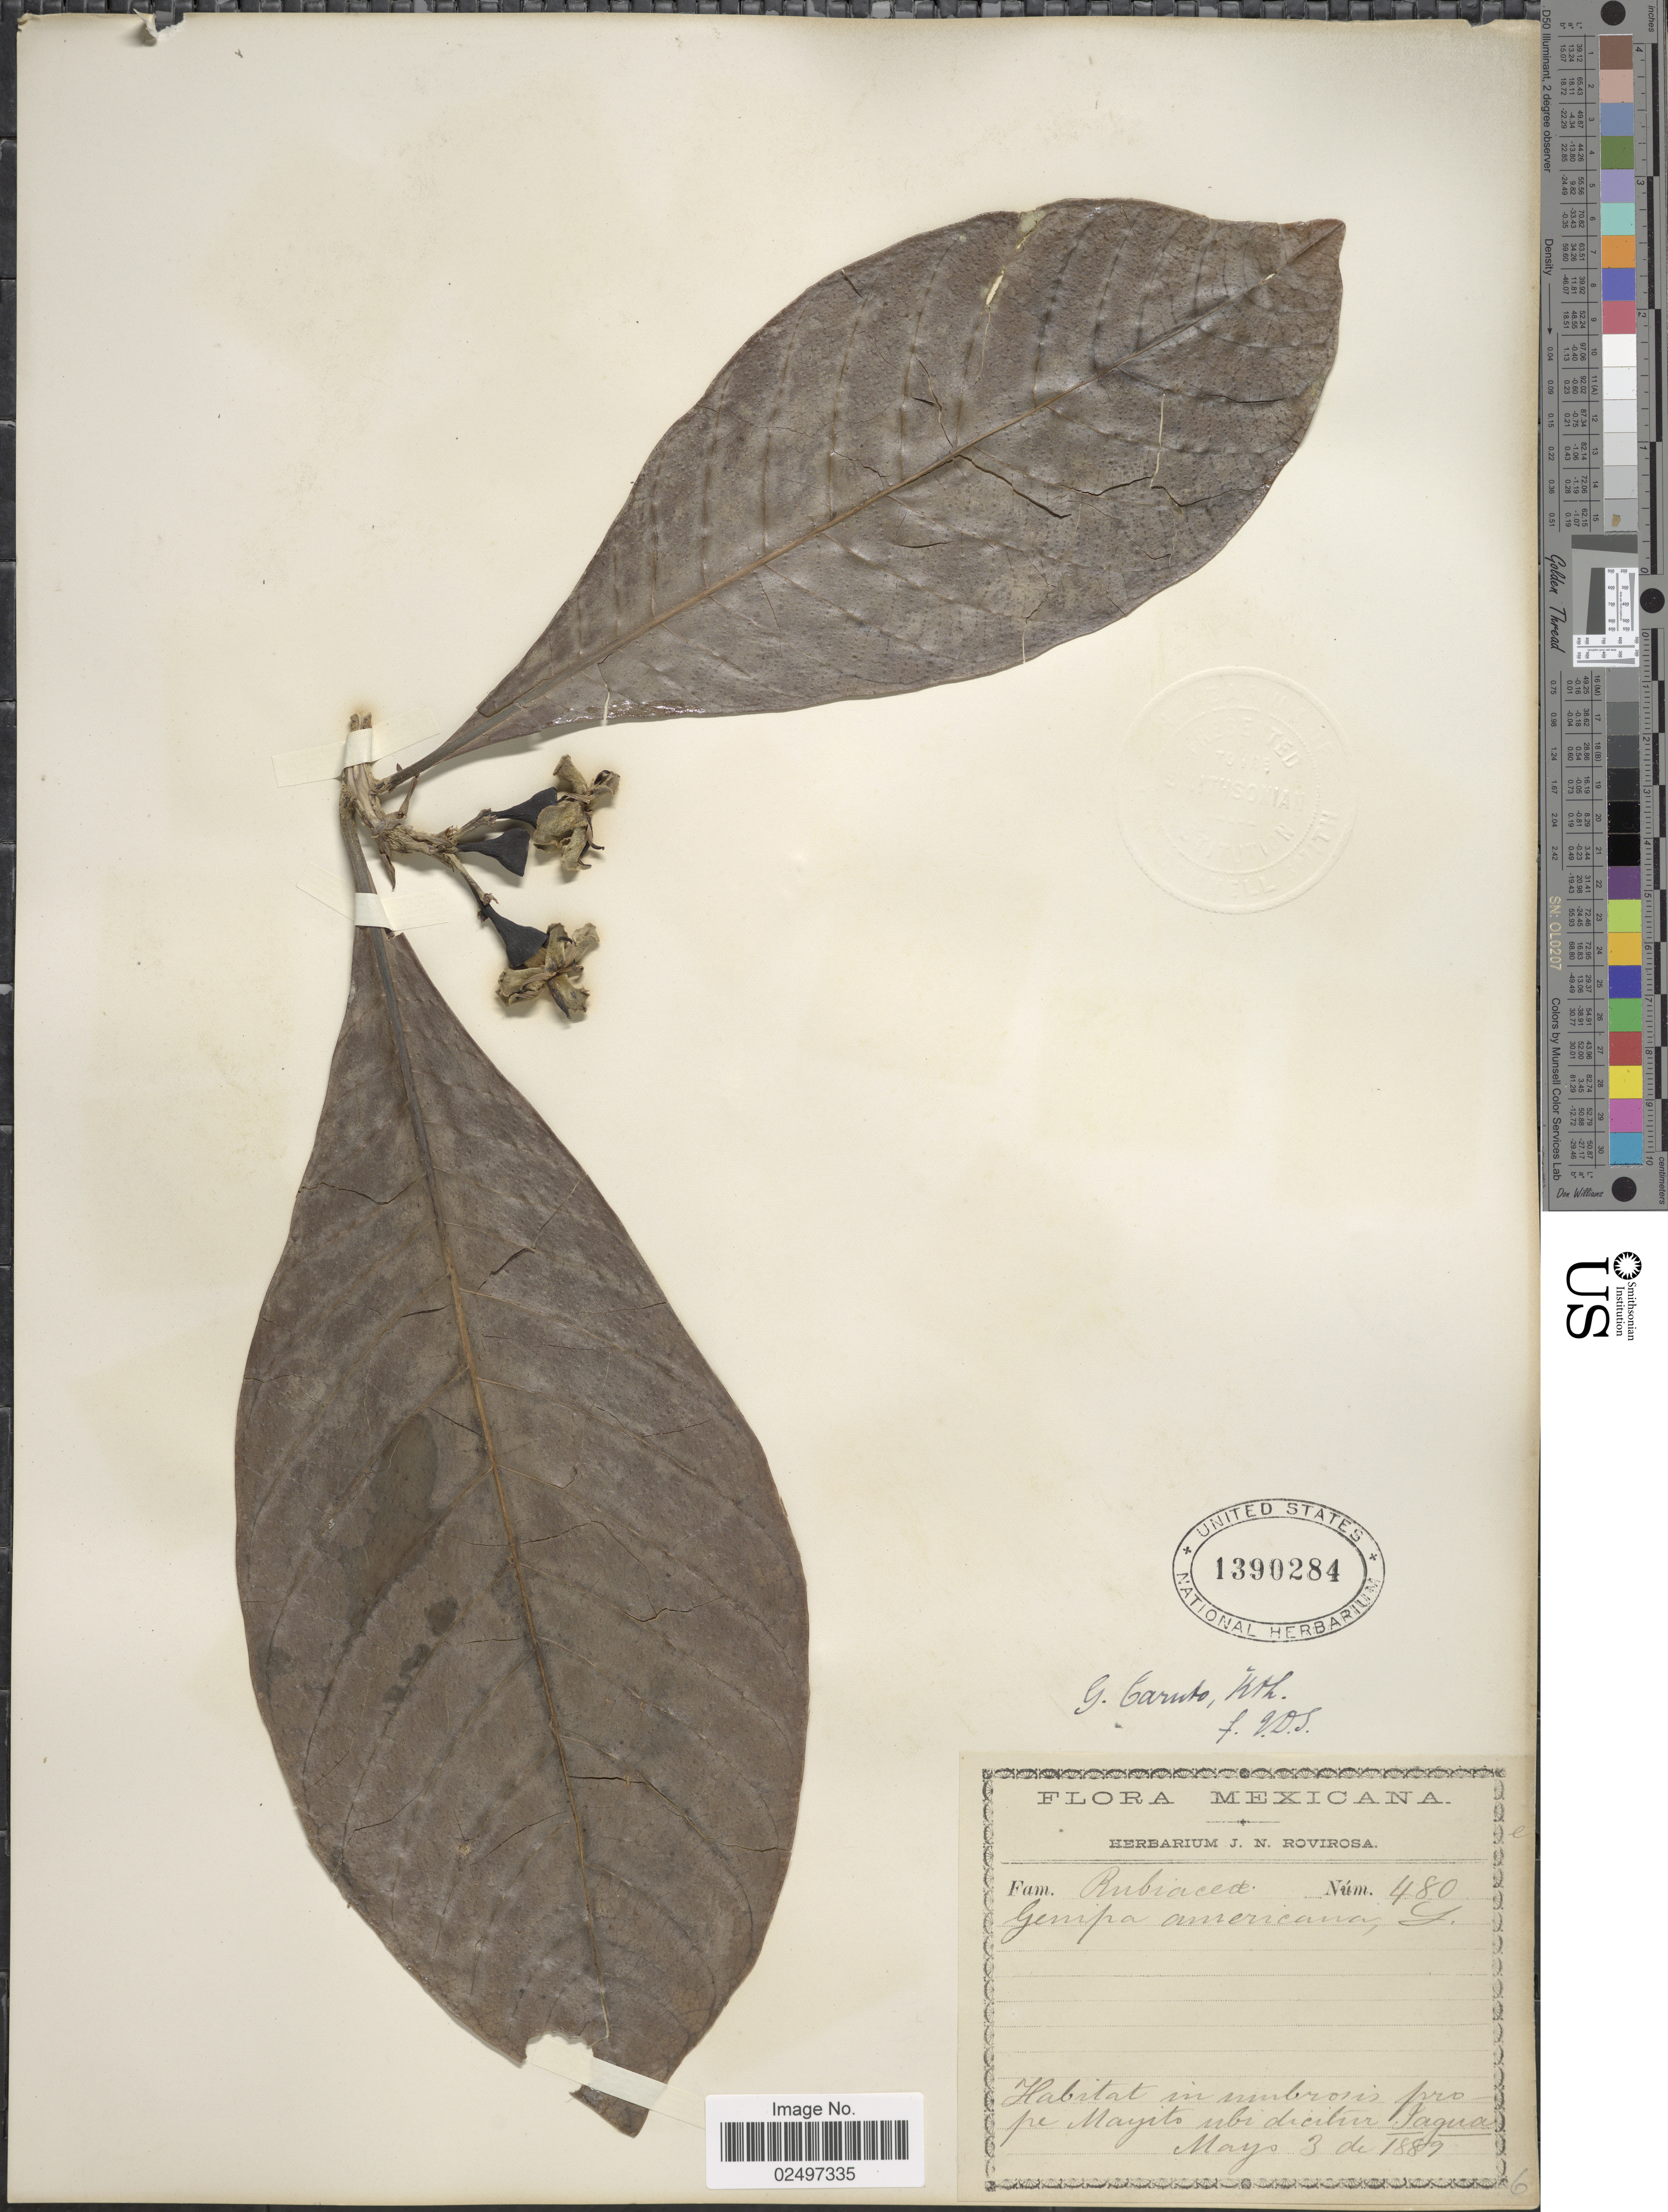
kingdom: Plantae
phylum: Tracheophyta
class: Magnoliopsida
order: Gentianales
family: Rubiaceae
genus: Genipa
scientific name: Genipa americana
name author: L.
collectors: ex herb. J. N. Rovirosa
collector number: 480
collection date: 1889-05-03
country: Mexico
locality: In umbrosis prope Mayito ubi dicitur Jagua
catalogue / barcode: US 1390284